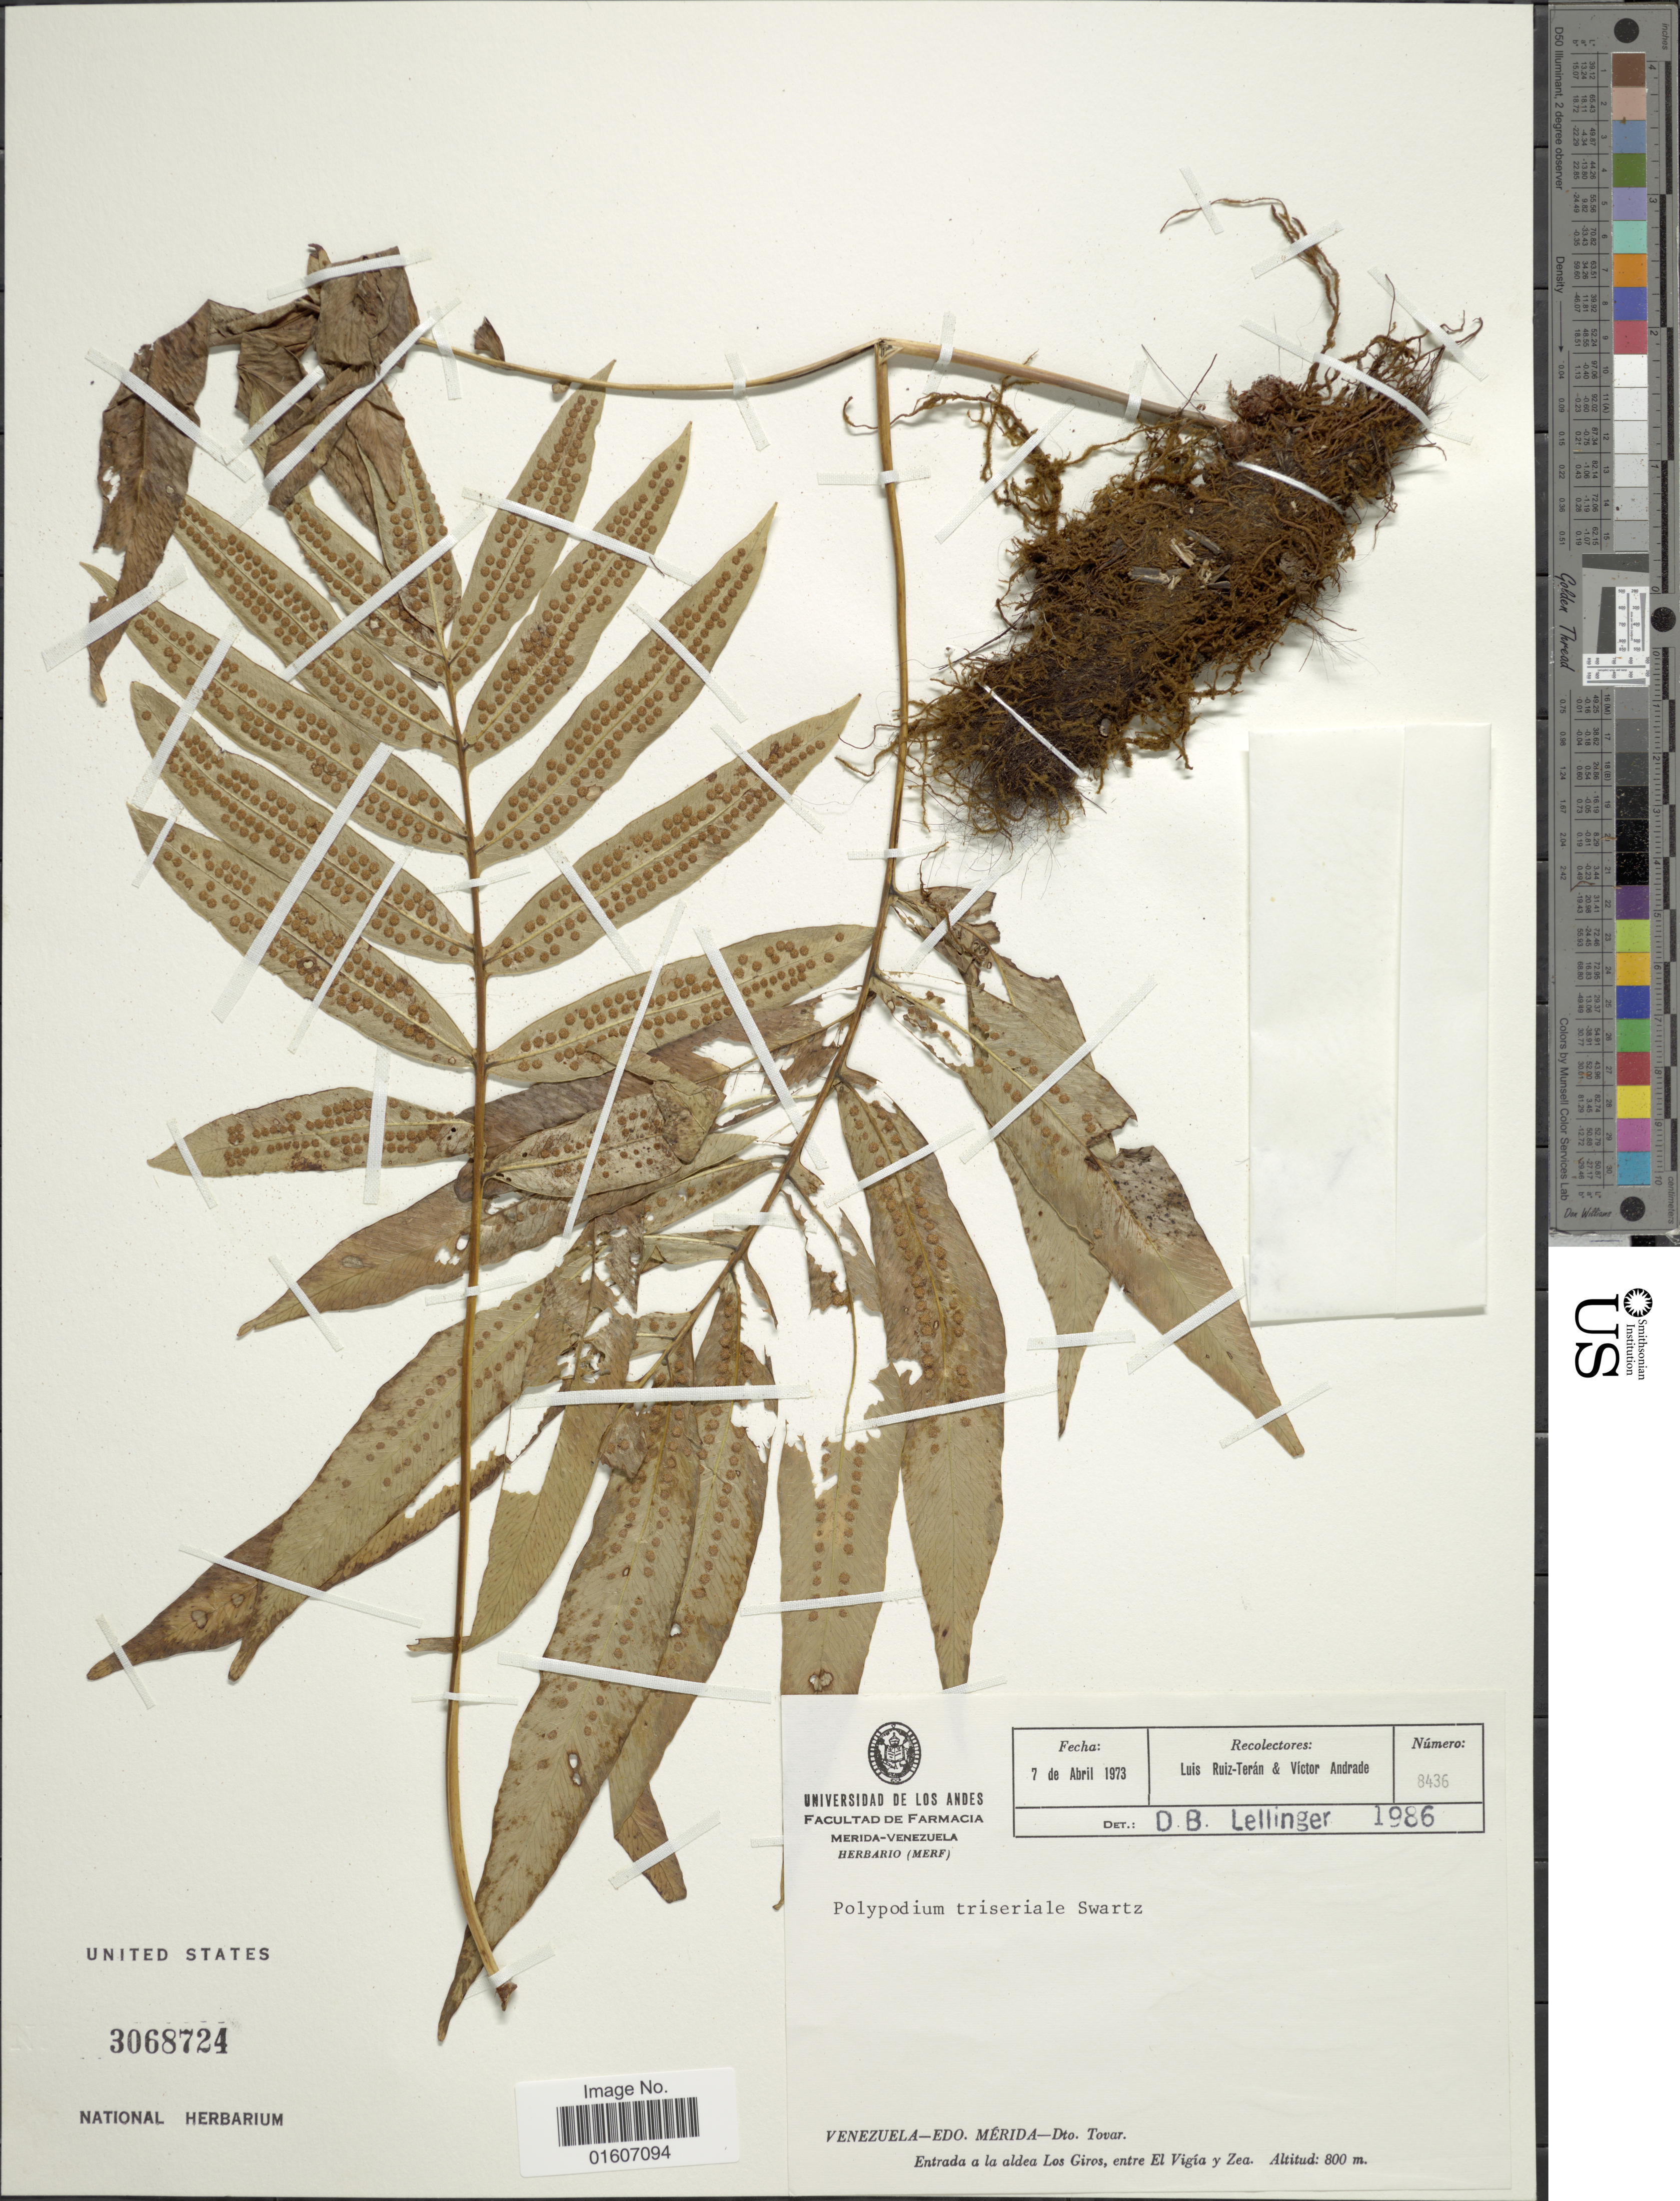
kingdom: Plantae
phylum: Tracheophyta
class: Polypodiopsida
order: Polypodiales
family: Polypodiaceae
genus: Serpocaulon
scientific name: Serpocaulon triseriale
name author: (Sw.) A.R. Sm.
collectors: L. Teran & V. Andrade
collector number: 8436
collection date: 1973-04-07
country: Venezuela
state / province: Mérida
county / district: Tovar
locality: Entrada a la aldea Los Giros, entre El Vigía y Zea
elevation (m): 800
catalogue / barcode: US 3068724